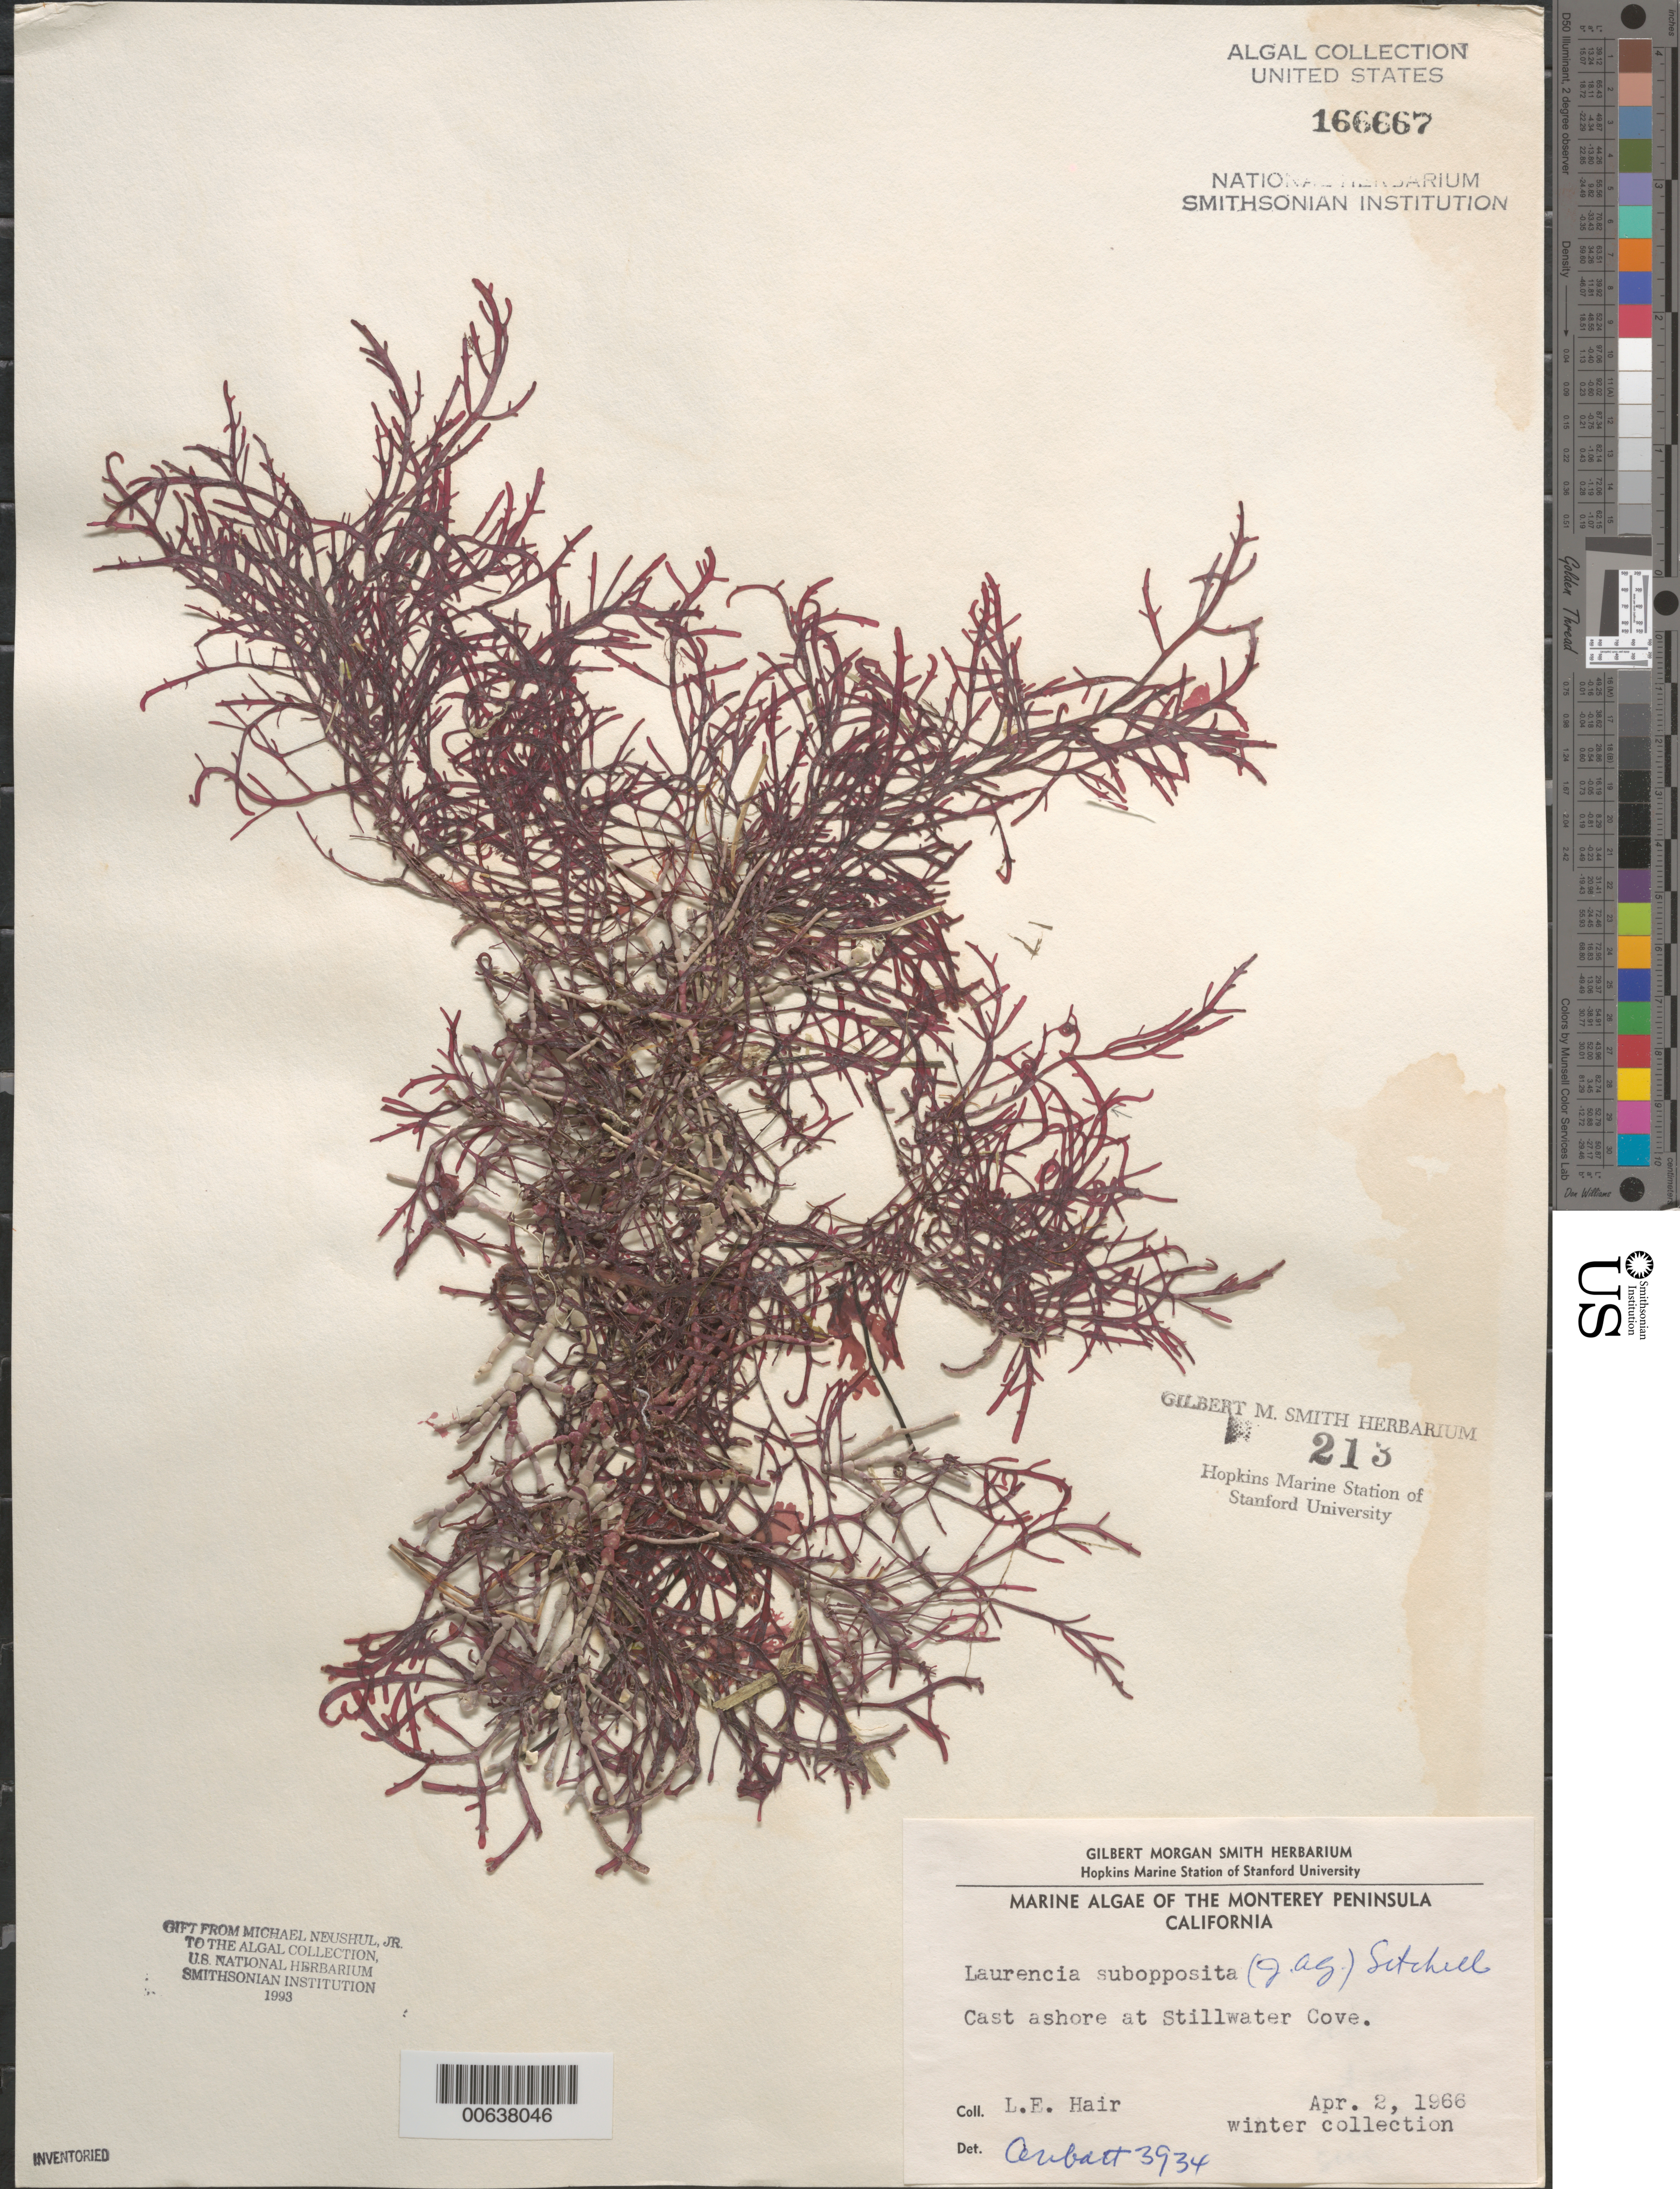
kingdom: Plantae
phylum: Rhodophyta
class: Florideophyceae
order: Ceramiales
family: Rhodomelaceae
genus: Laurencia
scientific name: Laurencia subopposita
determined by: Abbott, Isabella A.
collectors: L. Hair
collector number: IAA 3934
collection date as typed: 02 Apr 1966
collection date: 1966-04-02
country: United States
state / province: California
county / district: Monterey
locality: Stillwater Cove, Monterey Peninsula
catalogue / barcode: US 166667